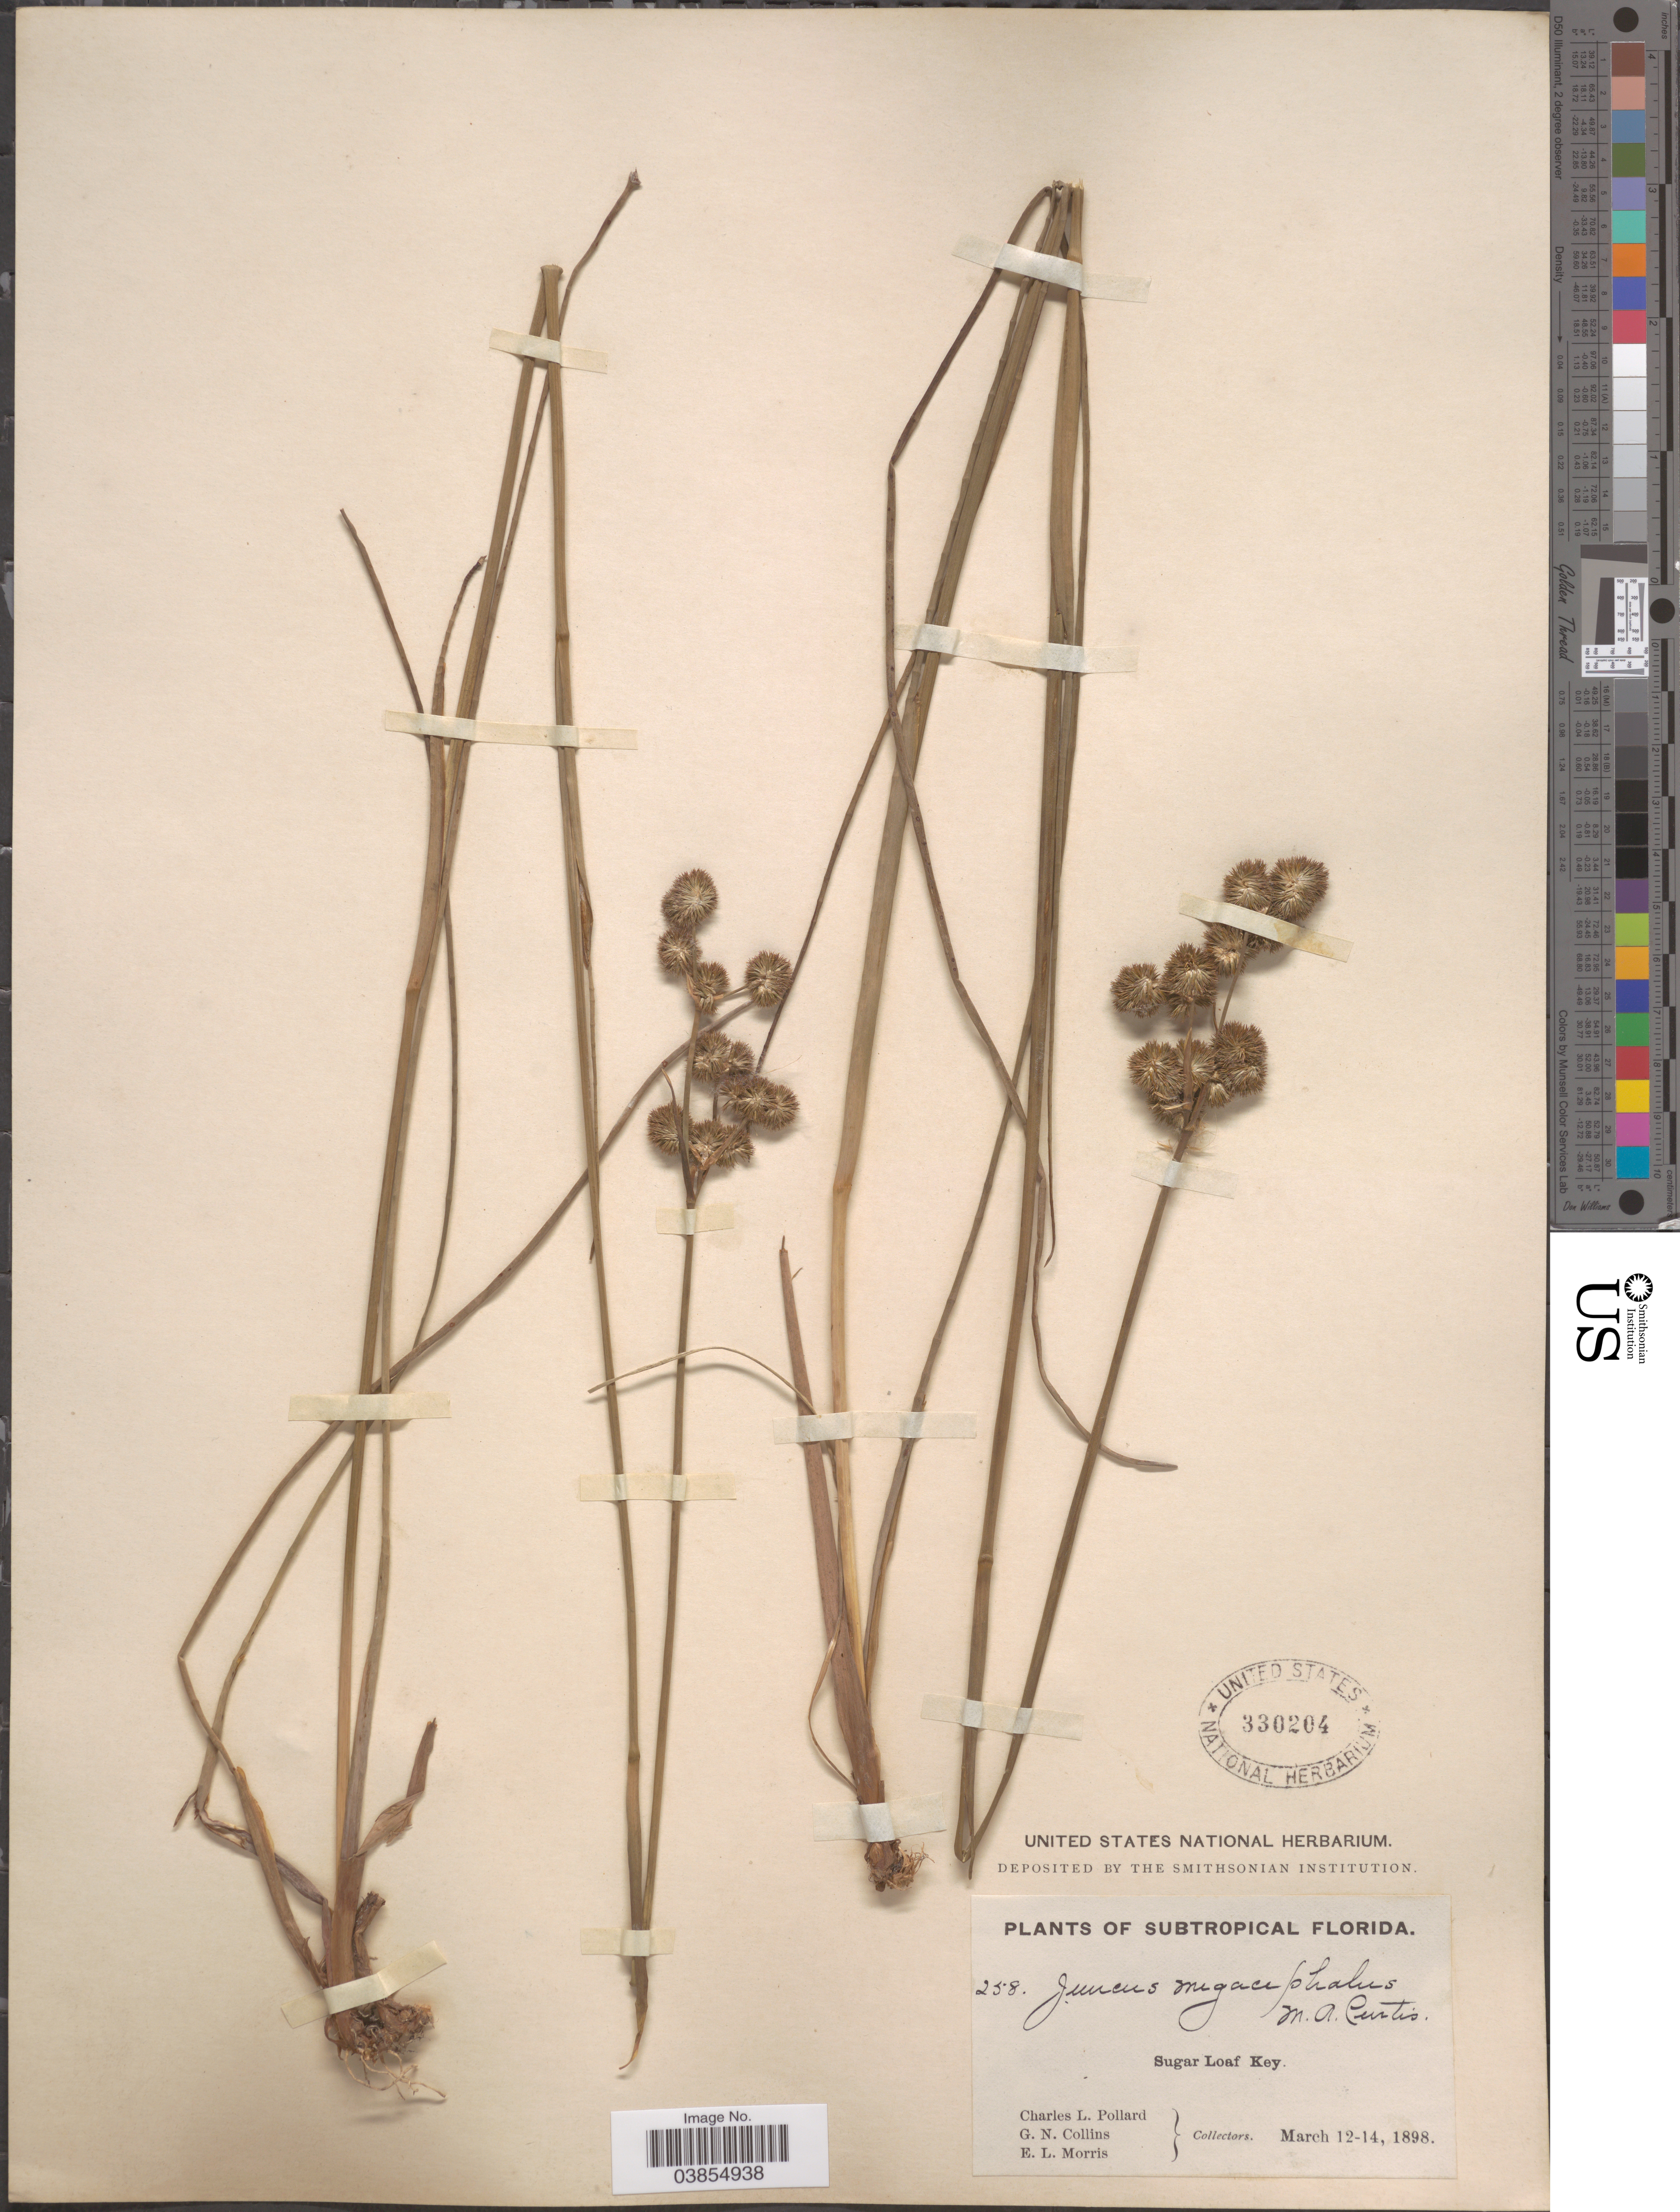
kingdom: Plantae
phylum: Tracheophyta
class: Liliopsida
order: Poales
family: Juncaceae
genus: Juncus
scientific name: Juncus megacephalus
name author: M.A. Curtis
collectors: C. L. Pollard, G. Collins & E. Morris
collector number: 258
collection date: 1898-03-12/1898-03-14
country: United States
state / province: Florida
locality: Subtropical Florida. Sugar Loaf Key.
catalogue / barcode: US 330204